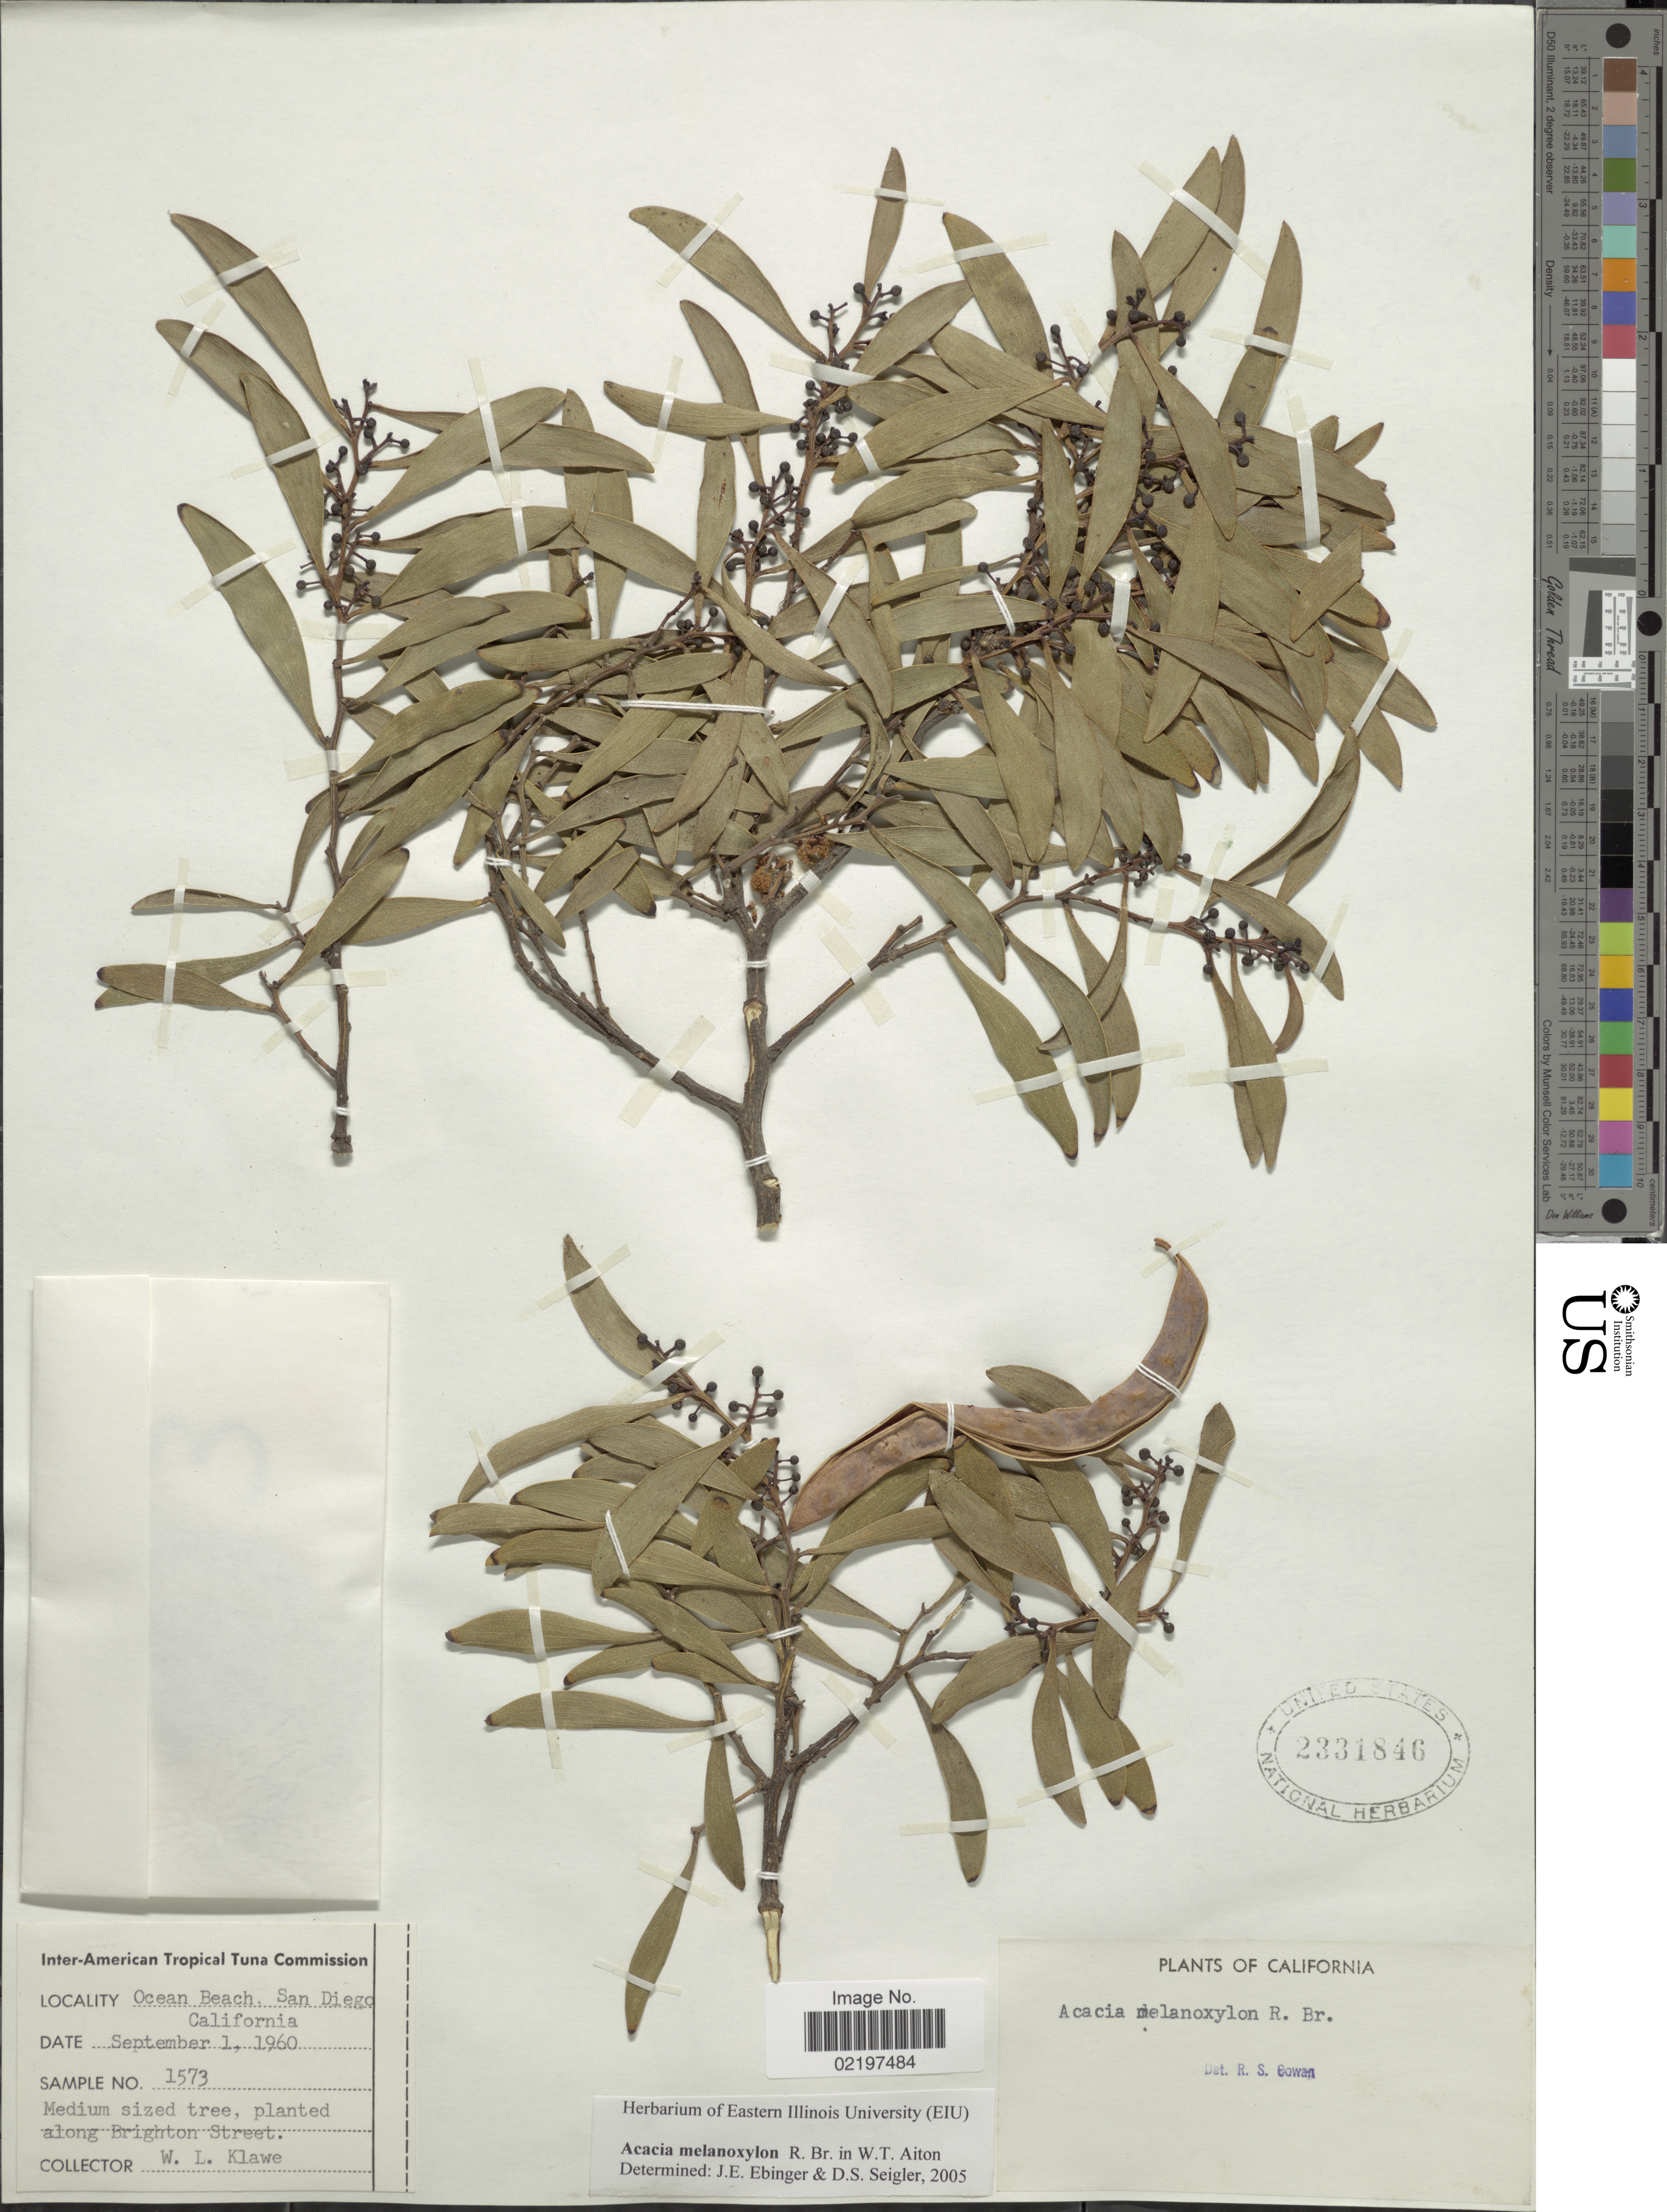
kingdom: Plantae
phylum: Tracheophyta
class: Magnoliopsida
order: Fabales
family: Fabaceae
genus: Acacia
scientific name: Acacia melanoxylon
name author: R. Br.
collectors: W. Klawe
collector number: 1573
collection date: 1960-09-01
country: United States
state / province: California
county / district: San Diego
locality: Ocean beach, San Diego, along Brighton Street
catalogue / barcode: US 2331846